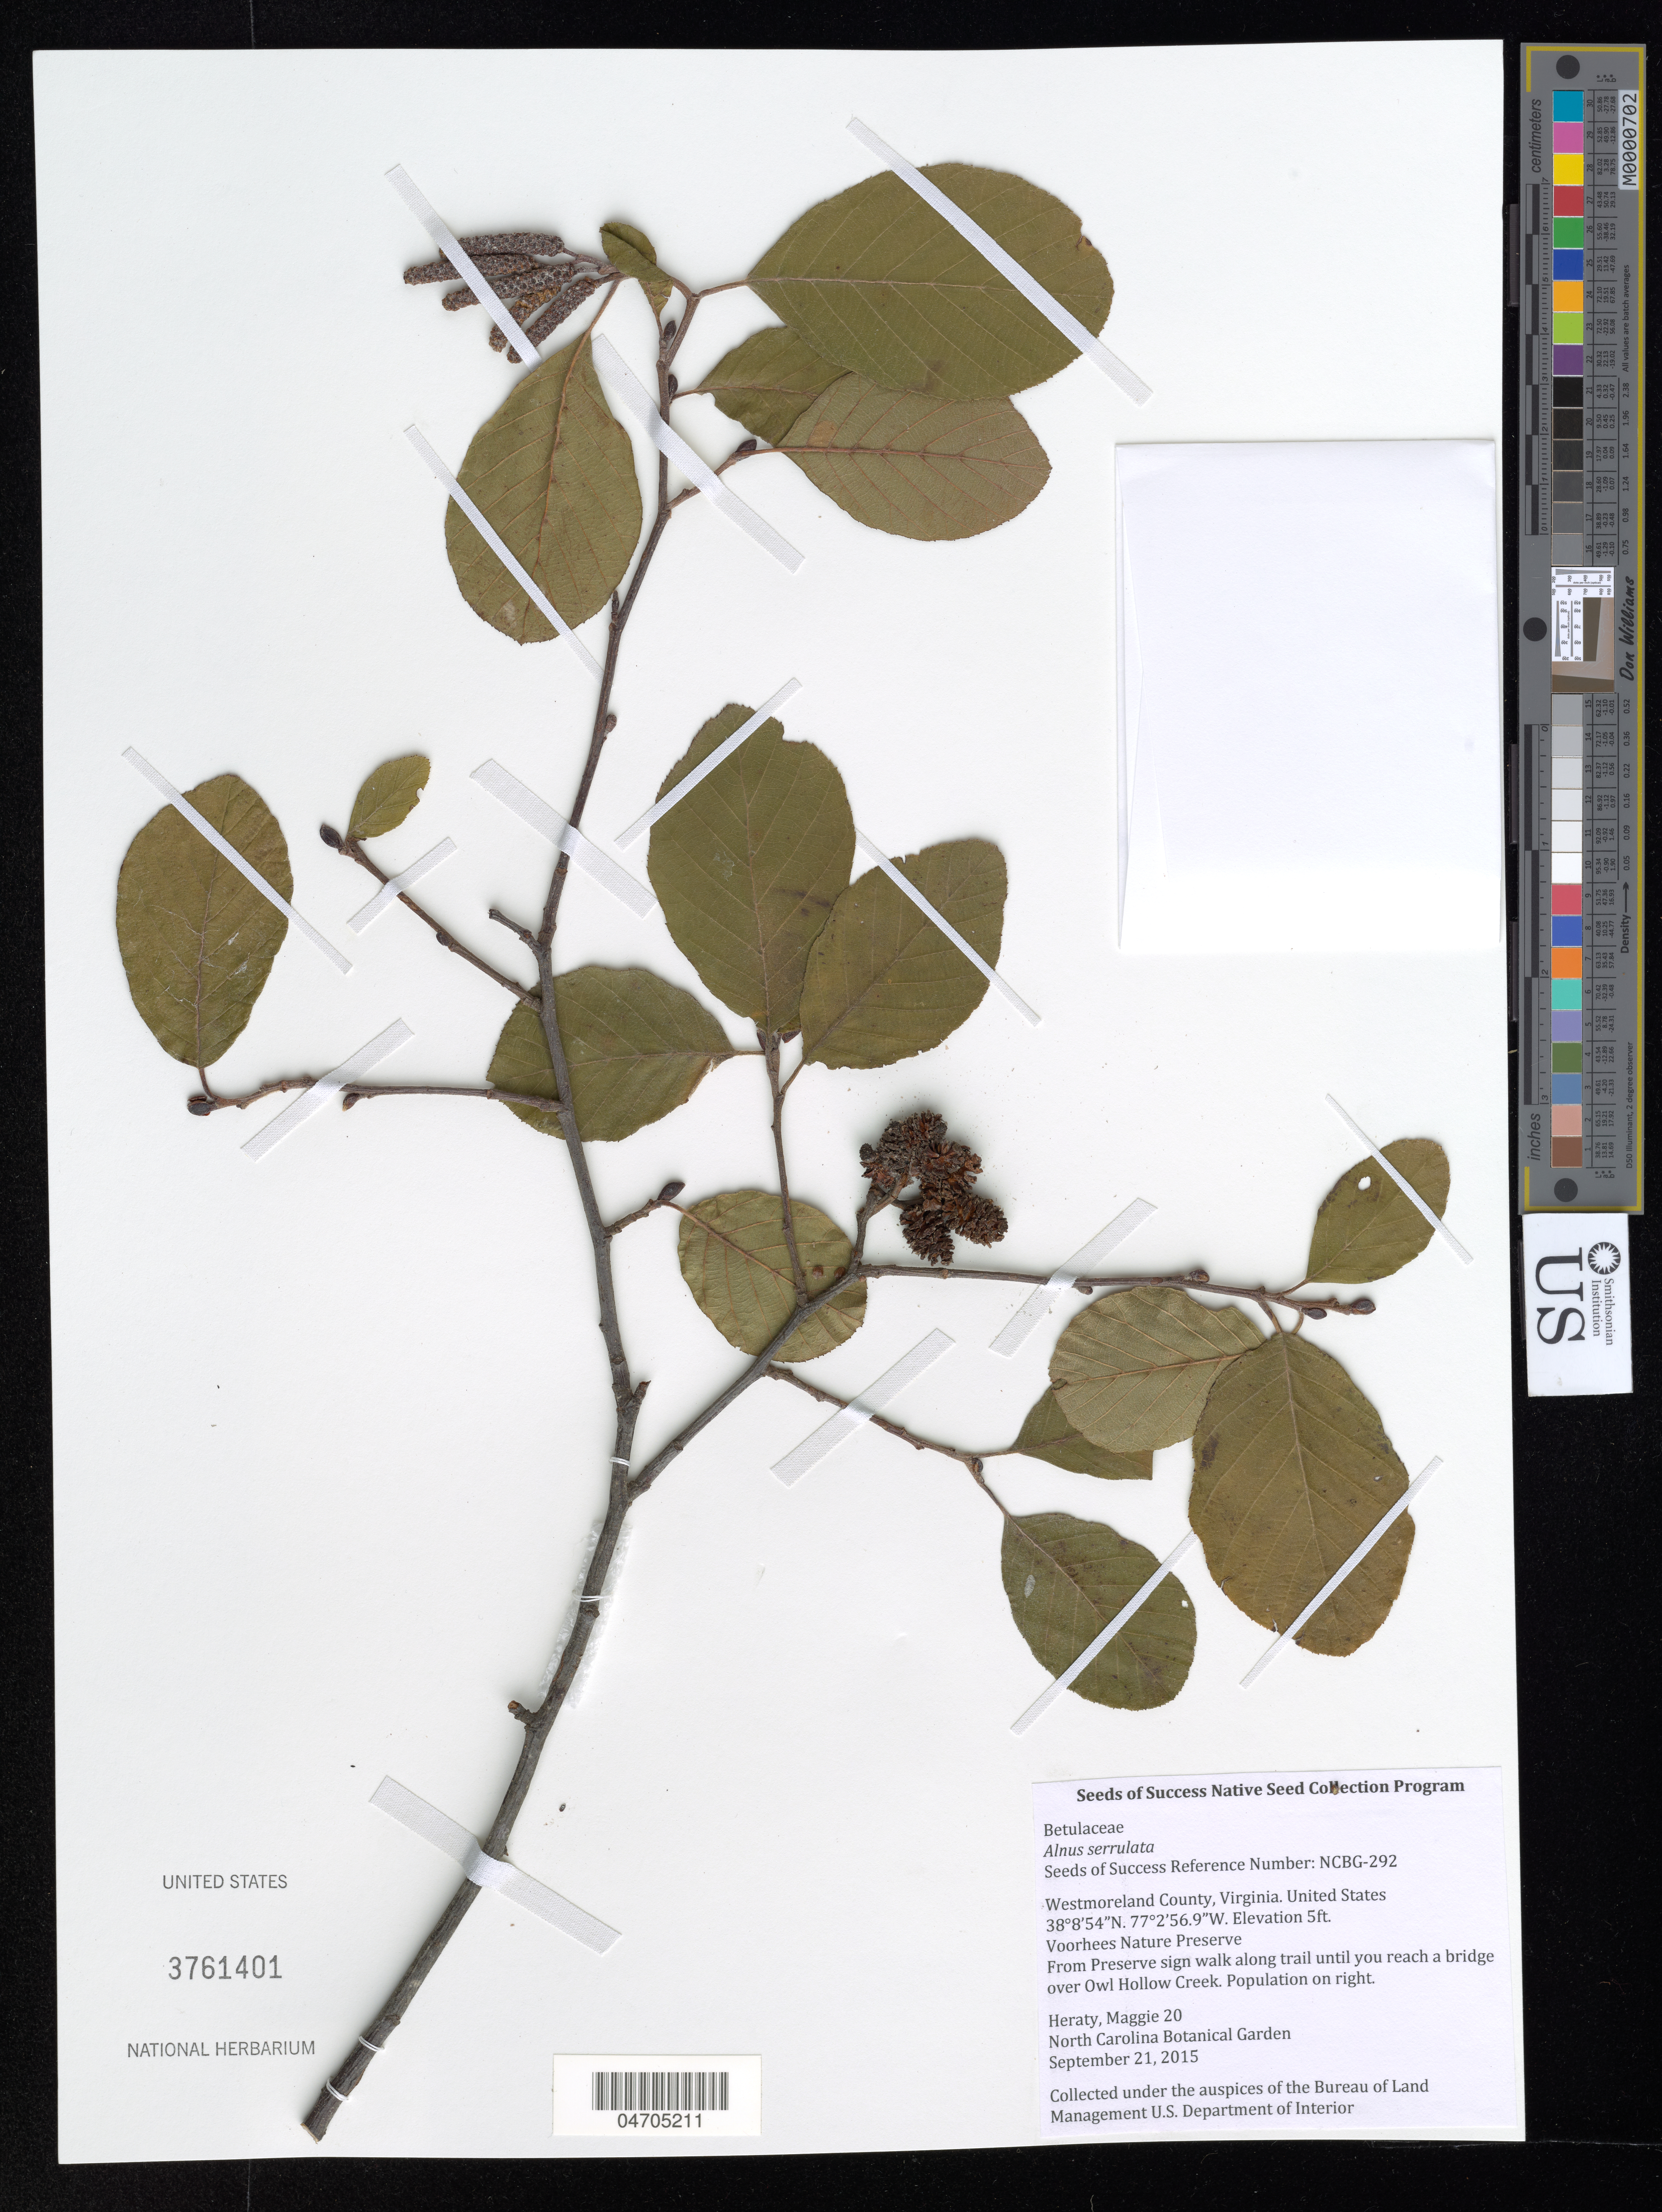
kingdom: Plantae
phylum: Tracheophyta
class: Magnoliopsida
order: Fagales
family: Betulaceae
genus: Alnus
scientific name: Alnus serrulata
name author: (Aiton) Willd.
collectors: M. Heraty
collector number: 20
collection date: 2015-09-21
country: United States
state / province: Virginia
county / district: Westmoreland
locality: Westmoreland County. Voorhees Nature Preserve. From Preserve sign walk along trail until you reach a bridge over Owl Hollow Creek. Population on right.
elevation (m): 2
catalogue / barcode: US 3761401